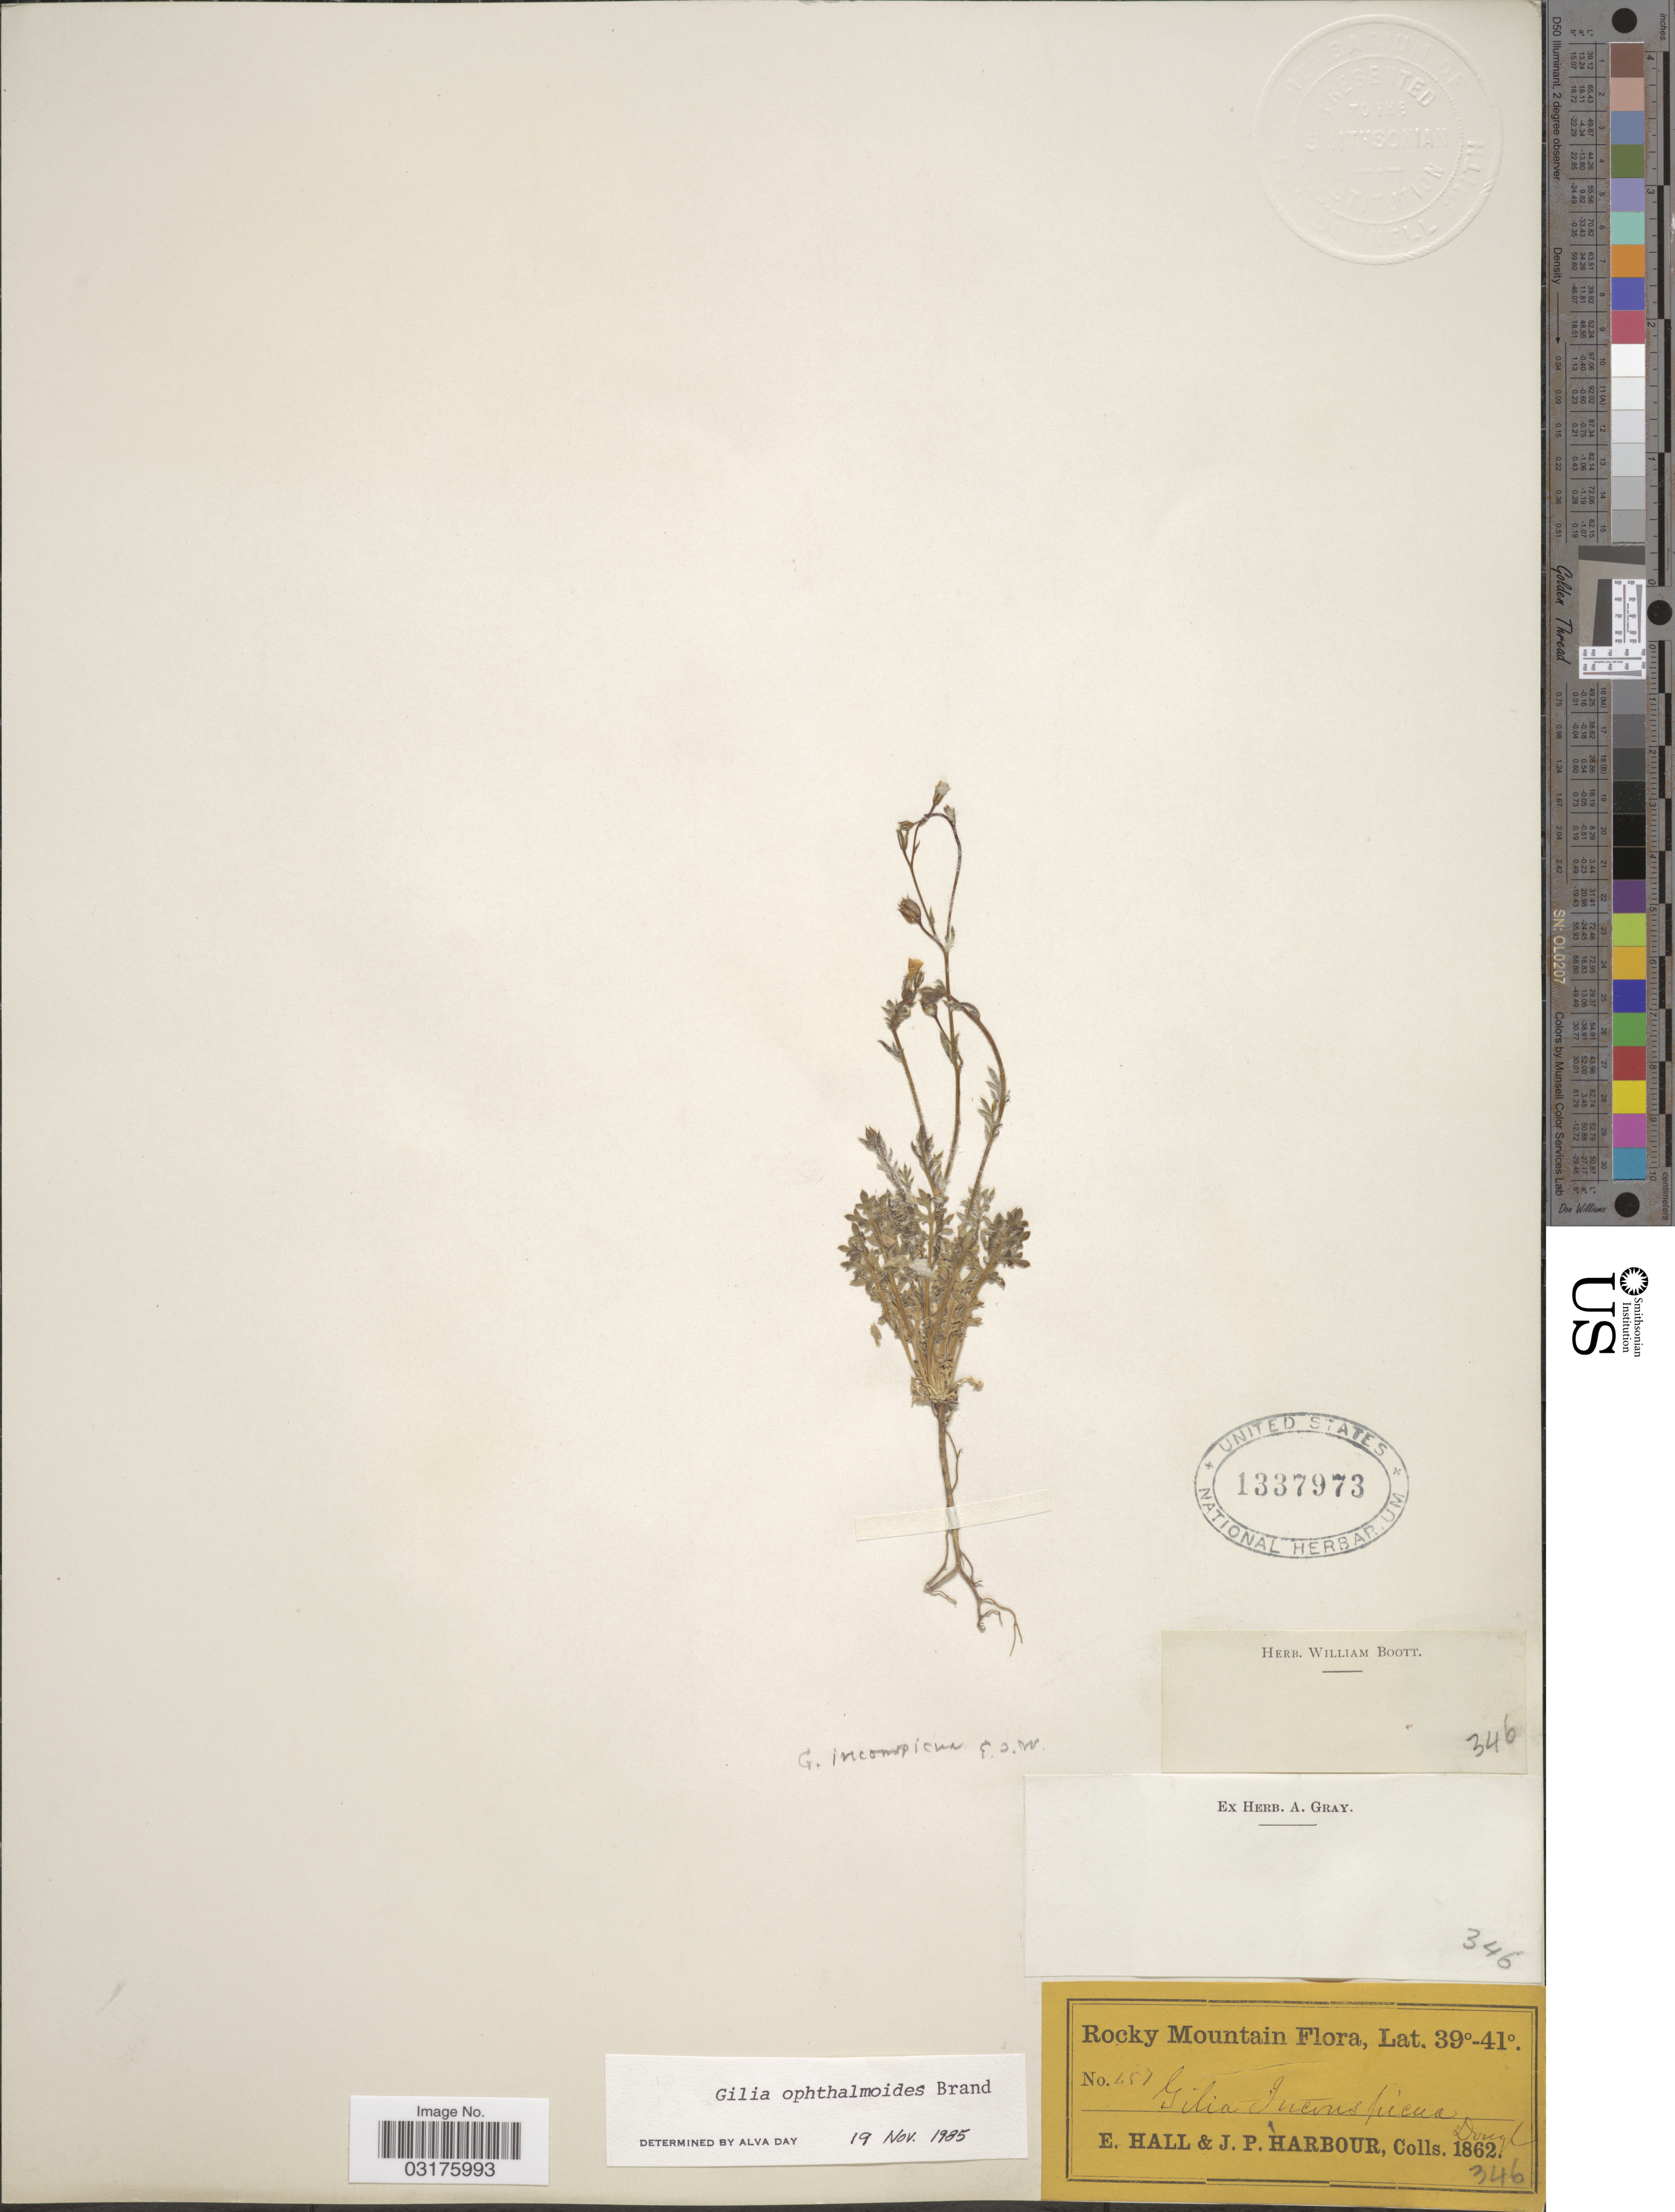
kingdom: Plantae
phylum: Tracheophyta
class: Magnoliopsida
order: Ericales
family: Polemoniaceae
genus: Gilia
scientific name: Gilia ophthalmoides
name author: Brand in Engl.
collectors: E. Hall & J. Harbour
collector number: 346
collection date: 1862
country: United States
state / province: Colorado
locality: Rocky Mtns.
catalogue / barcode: US 1337973